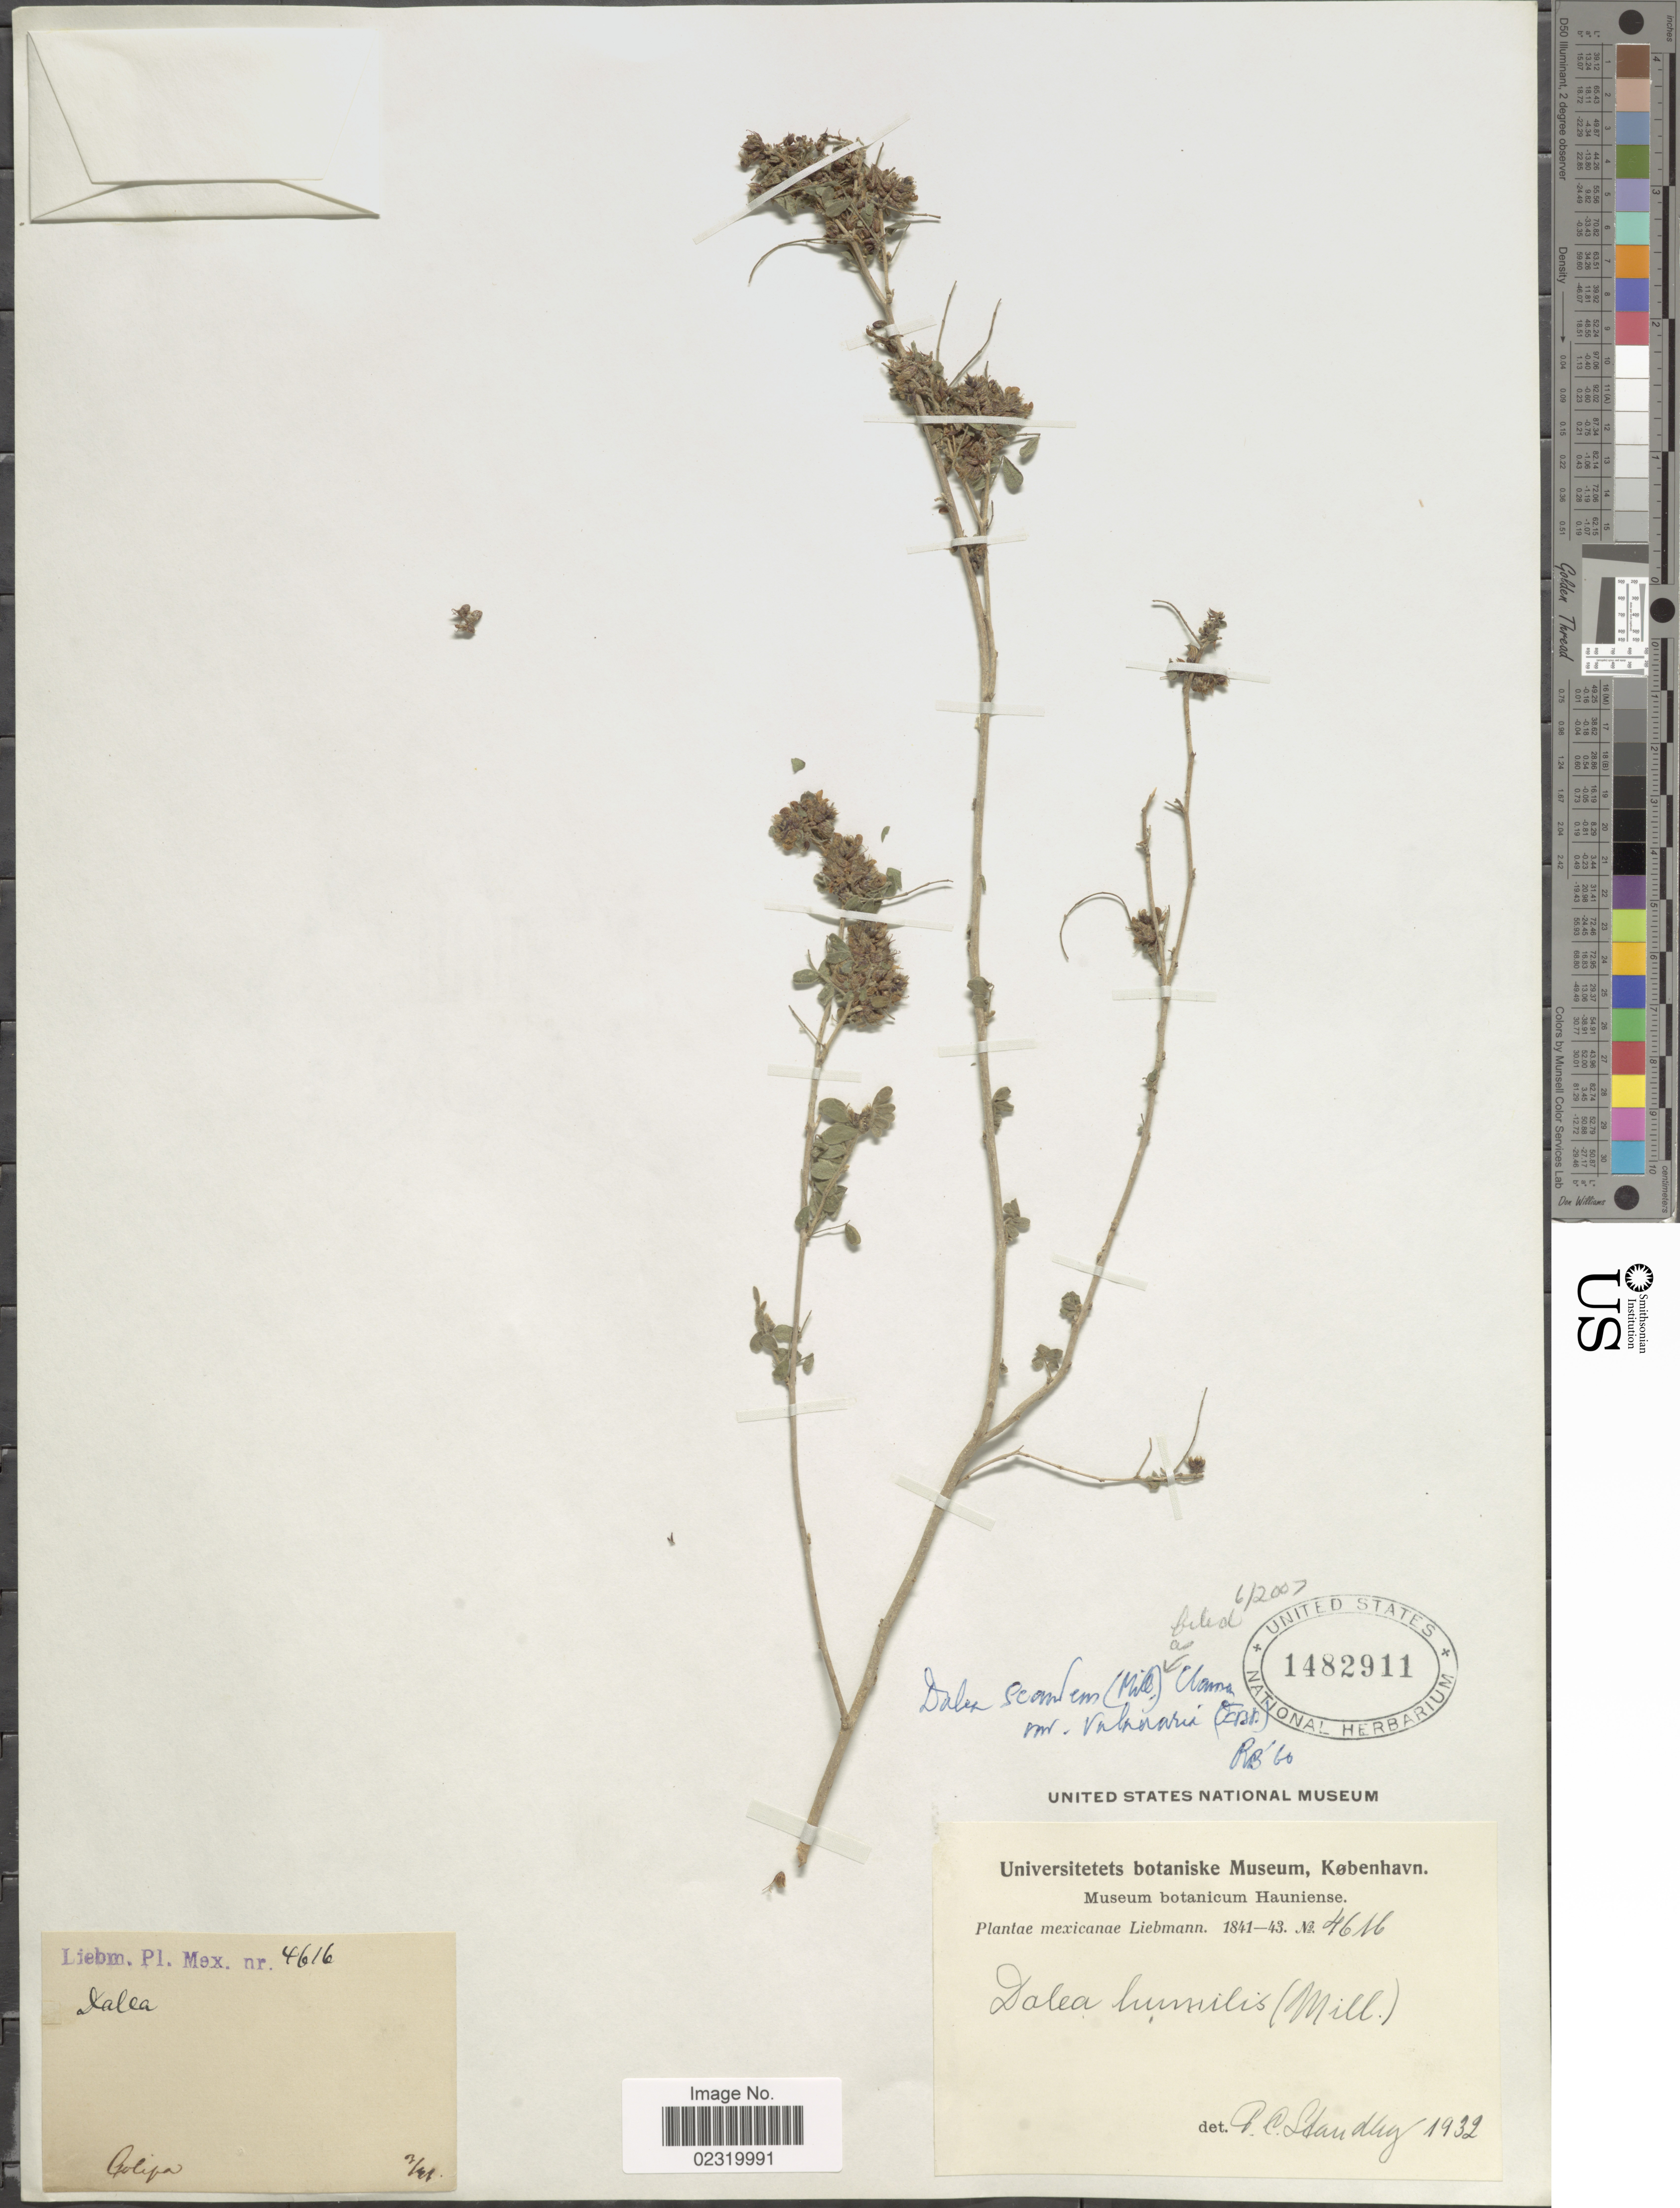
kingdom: Plantae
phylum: Tracheophyta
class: Magnoliopsida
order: Fabales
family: Fabaceae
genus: Dalea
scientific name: Dalea scandens var. vulneraria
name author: (Oerst.) Barneby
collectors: Liebmann, --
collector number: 4616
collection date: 1841-03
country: Mexico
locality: Colima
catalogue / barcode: US 1482911